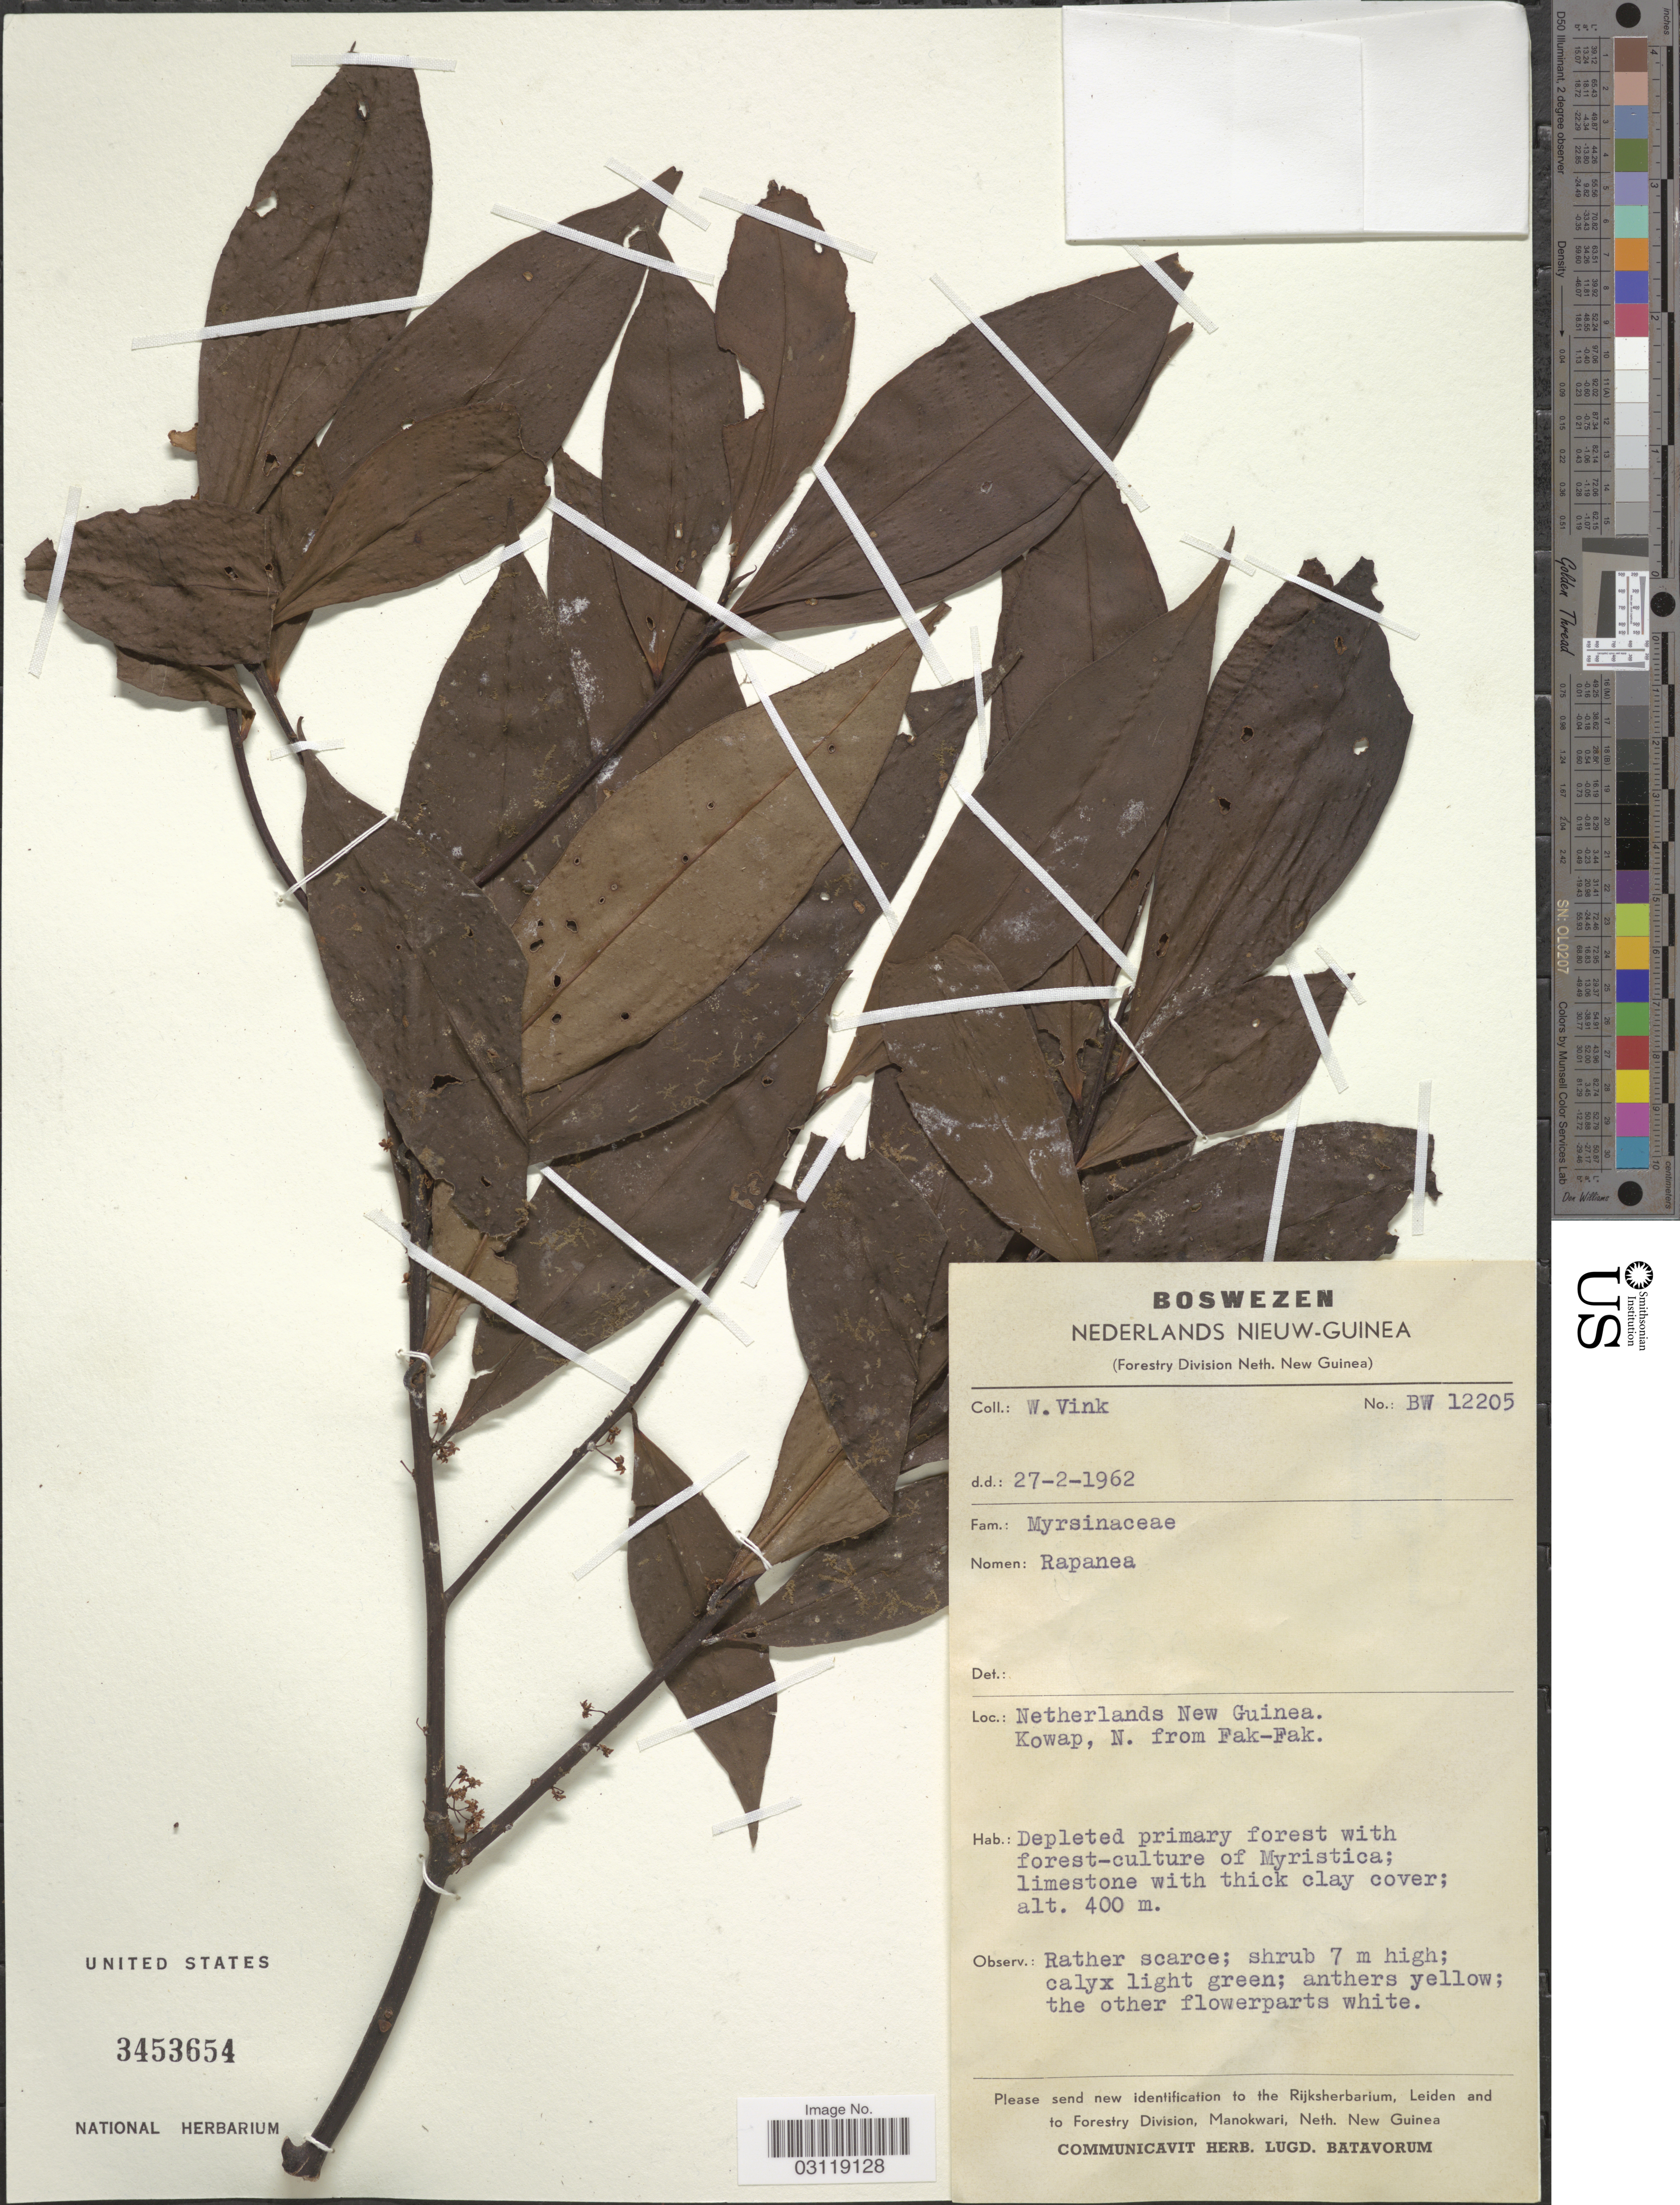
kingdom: Plantae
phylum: Tracheophyta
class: Magnoliopsida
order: Ericales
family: Primulaceae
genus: Rapanea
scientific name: Rapanea sp.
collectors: W. Vink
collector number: BW12205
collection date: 1962-02-27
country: Indonesia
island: New Guinea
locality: Netherlands New Guinea. Kowap, N. from Fak-Fak.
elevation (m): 400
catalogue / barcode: US 3453654